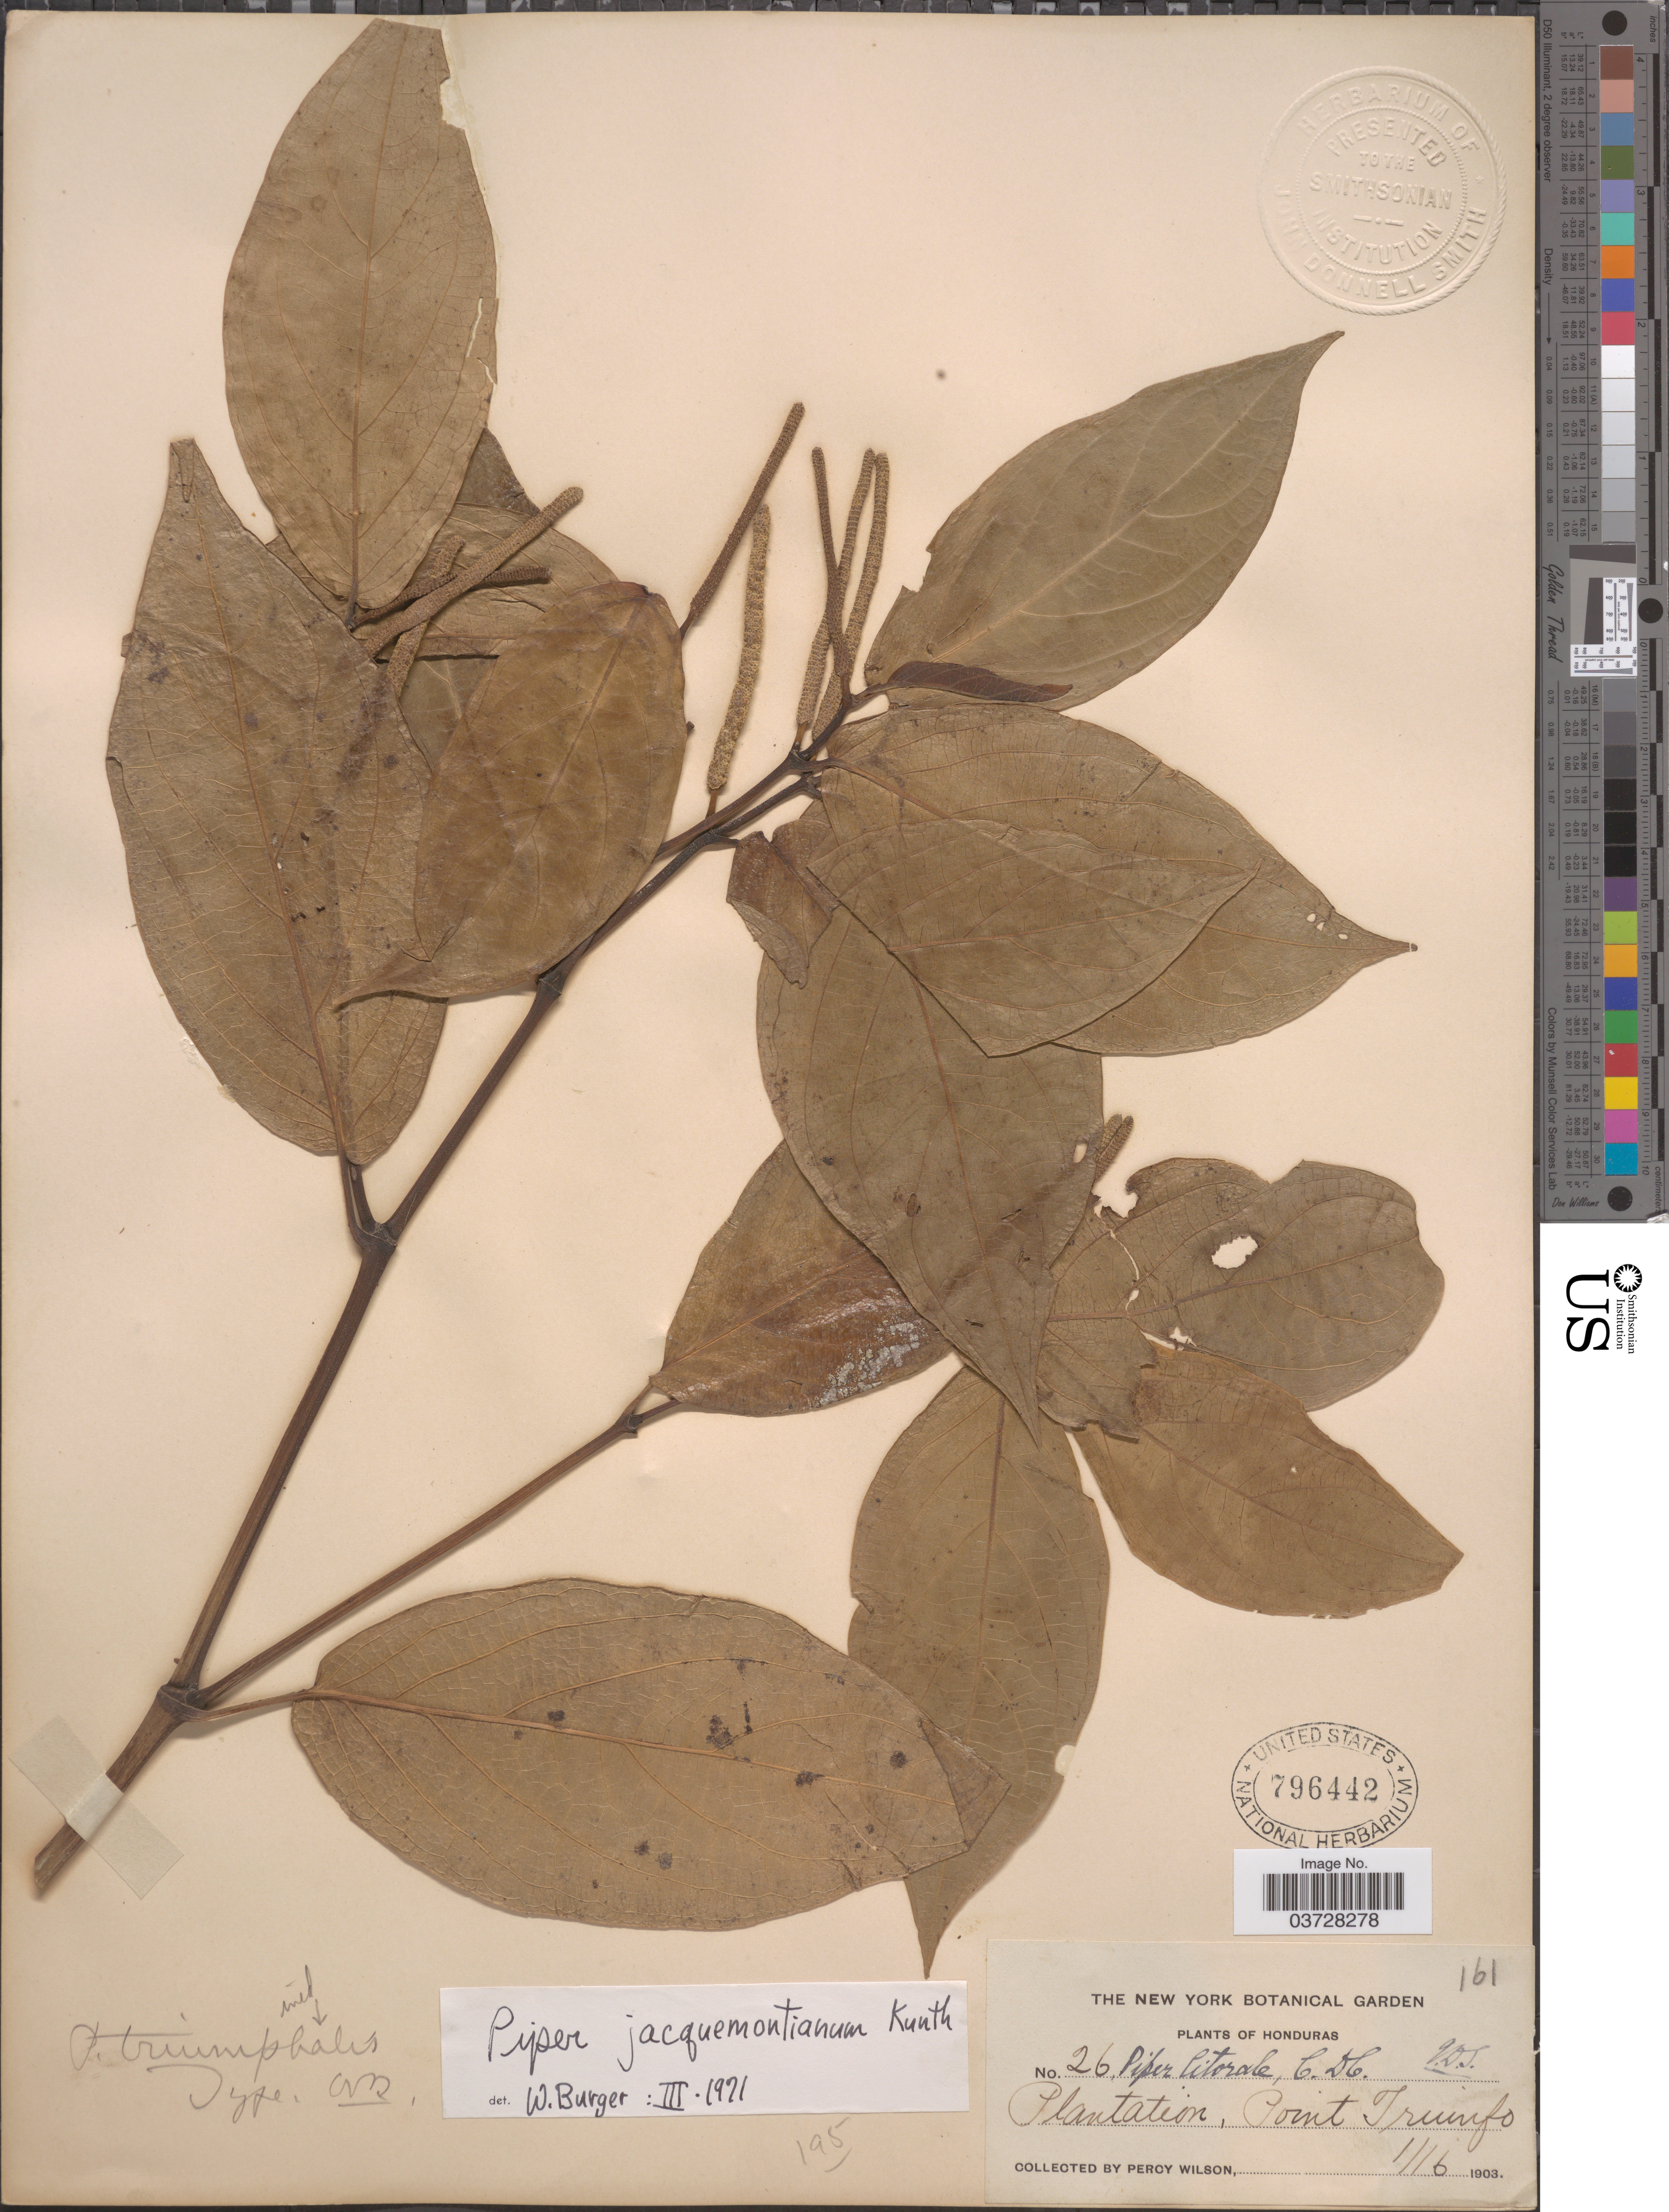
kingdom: Plantae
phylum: Tracheophyta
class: Magnoliopsida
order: Piperales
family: Piperaceae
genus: Piper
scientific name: Piper jacquemontianum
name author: Kunth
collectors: P. Wilson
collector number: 26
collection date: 1903-01-16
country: Honduras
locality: Plantation, Point Triunfo.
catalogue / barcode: US 796442